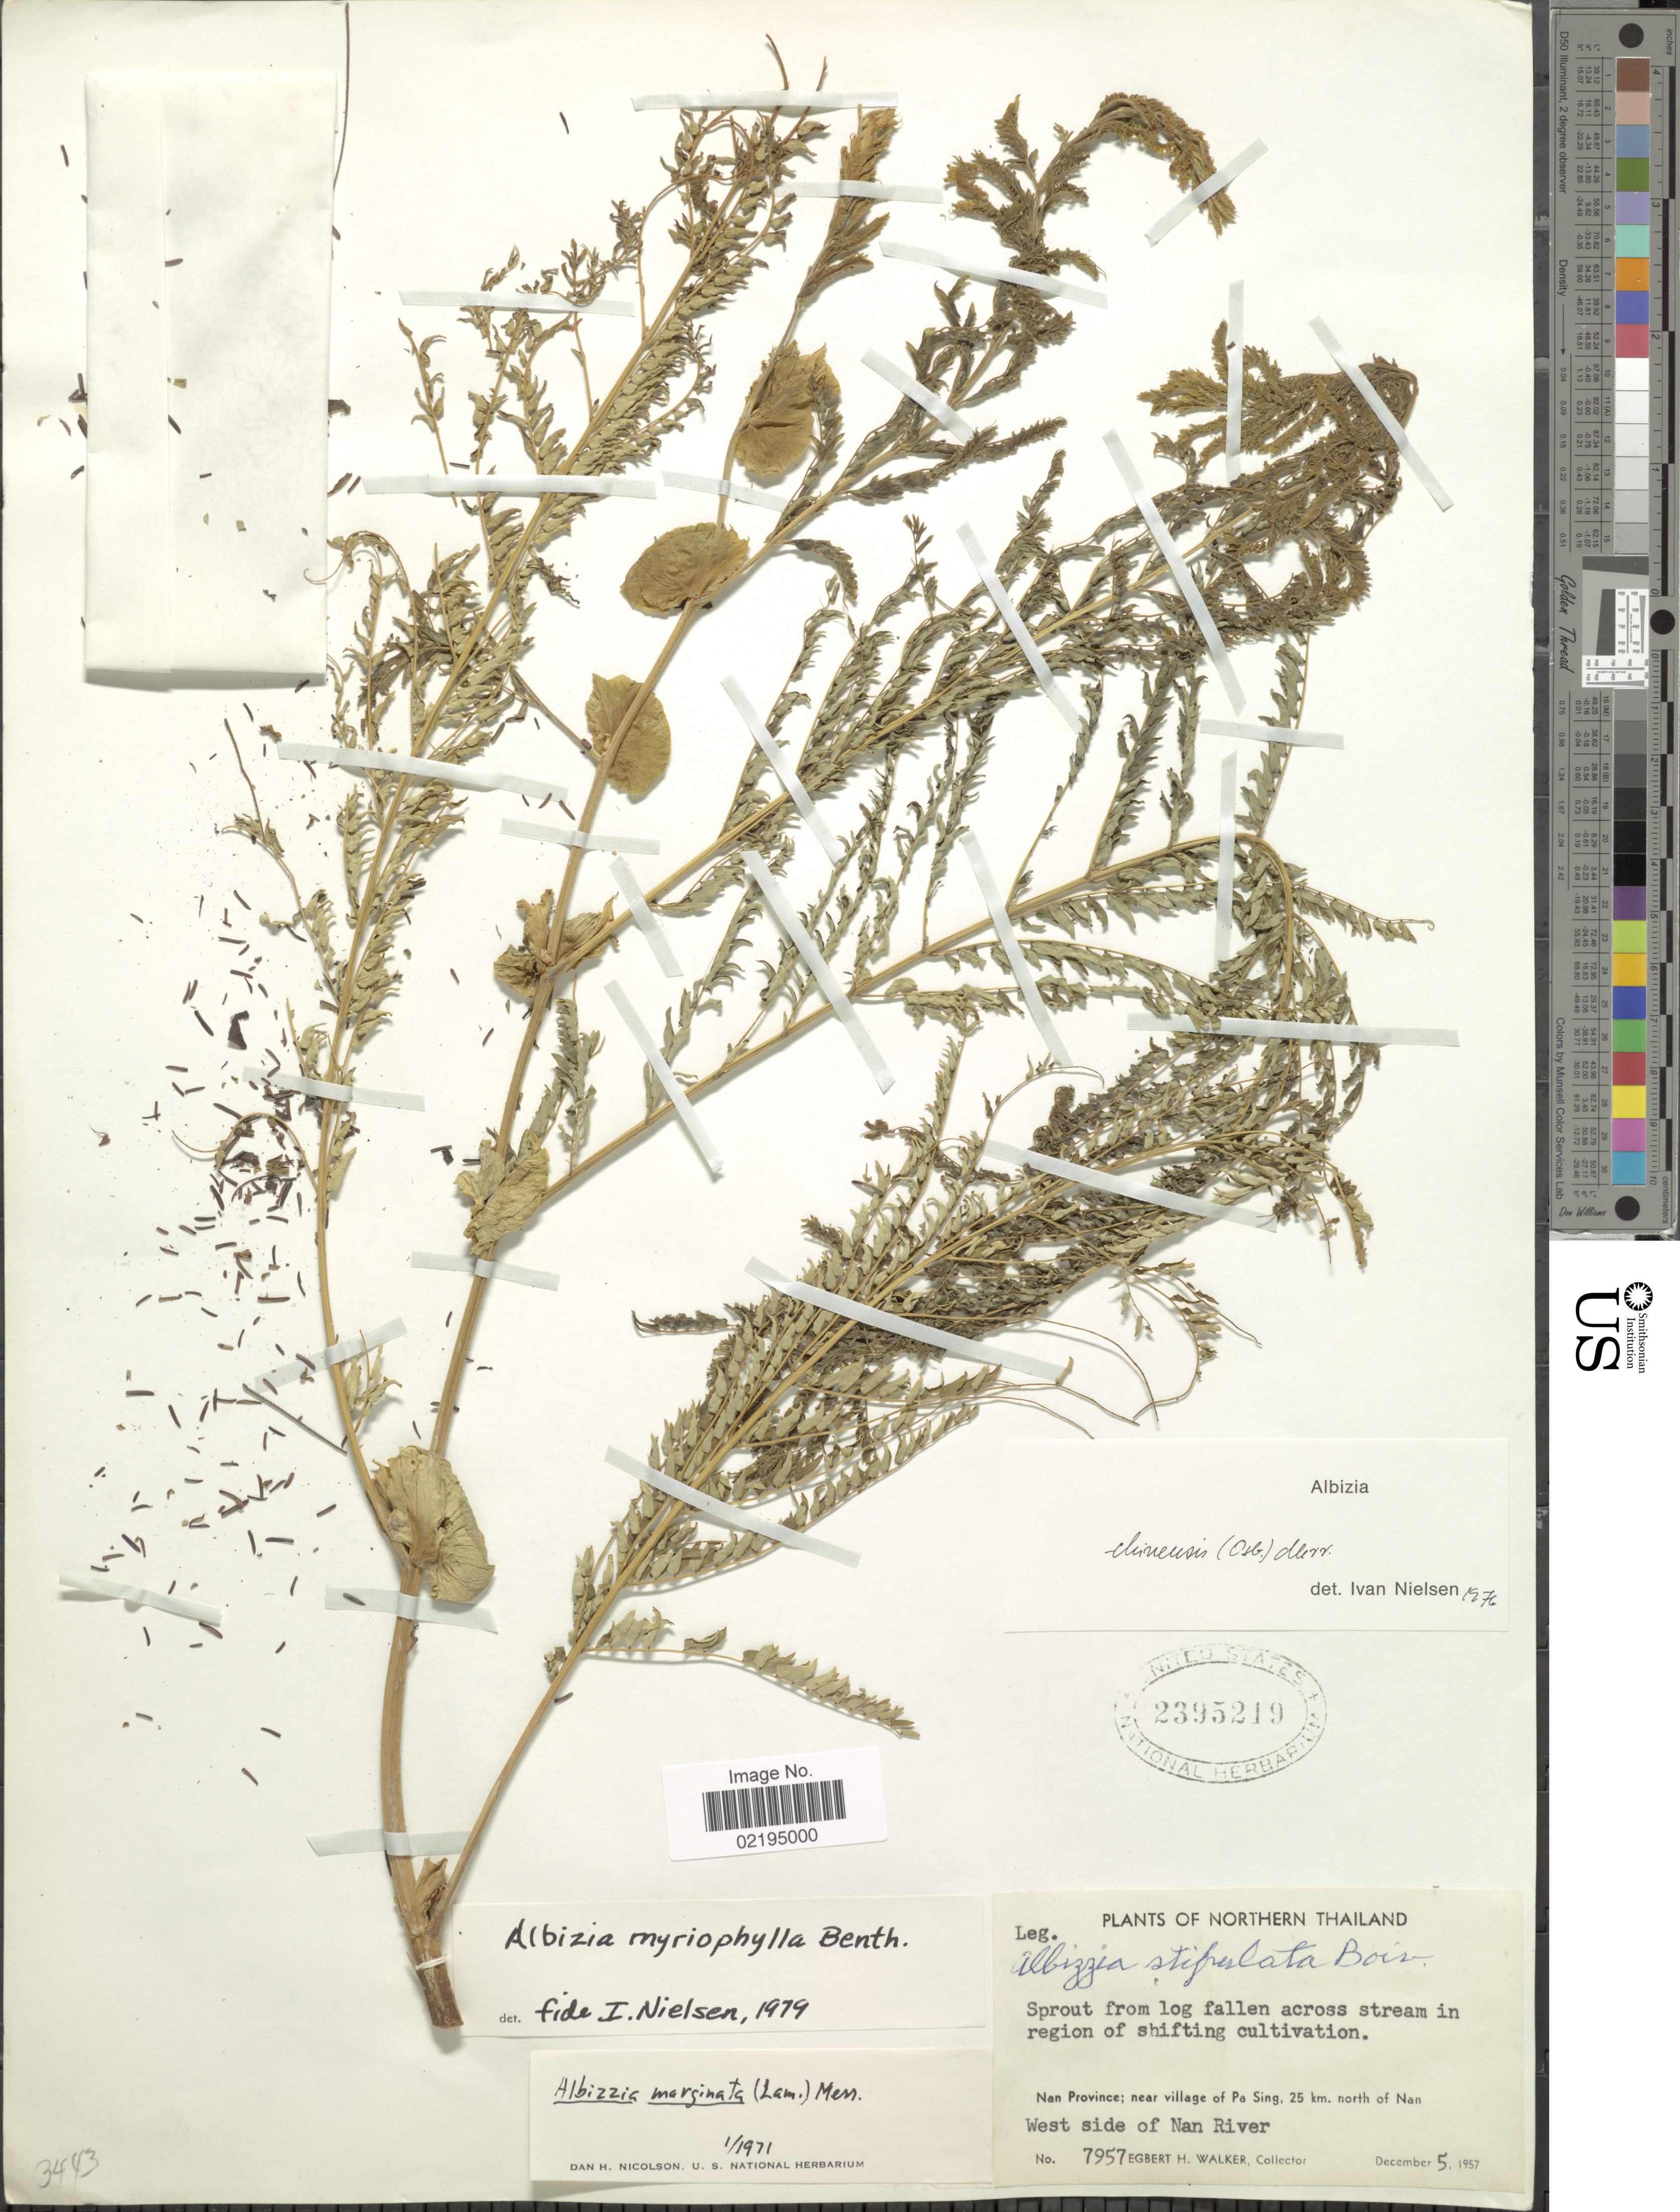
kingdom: Plantae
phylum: Tracheophyta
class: Magnoliopsida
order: Fabales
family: Fabaceae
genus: Albizia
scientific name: Albizia myriophylla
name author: Benth.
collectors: E. H. Walker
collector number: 7957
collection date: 1957-12-05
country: Thailand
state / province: Nan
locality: Northern Thailand, across stream in region of shifting cultivation, near village of Pa Sing, 25 km. north of Nan, West side of Nan River.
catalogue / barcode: US 2395219